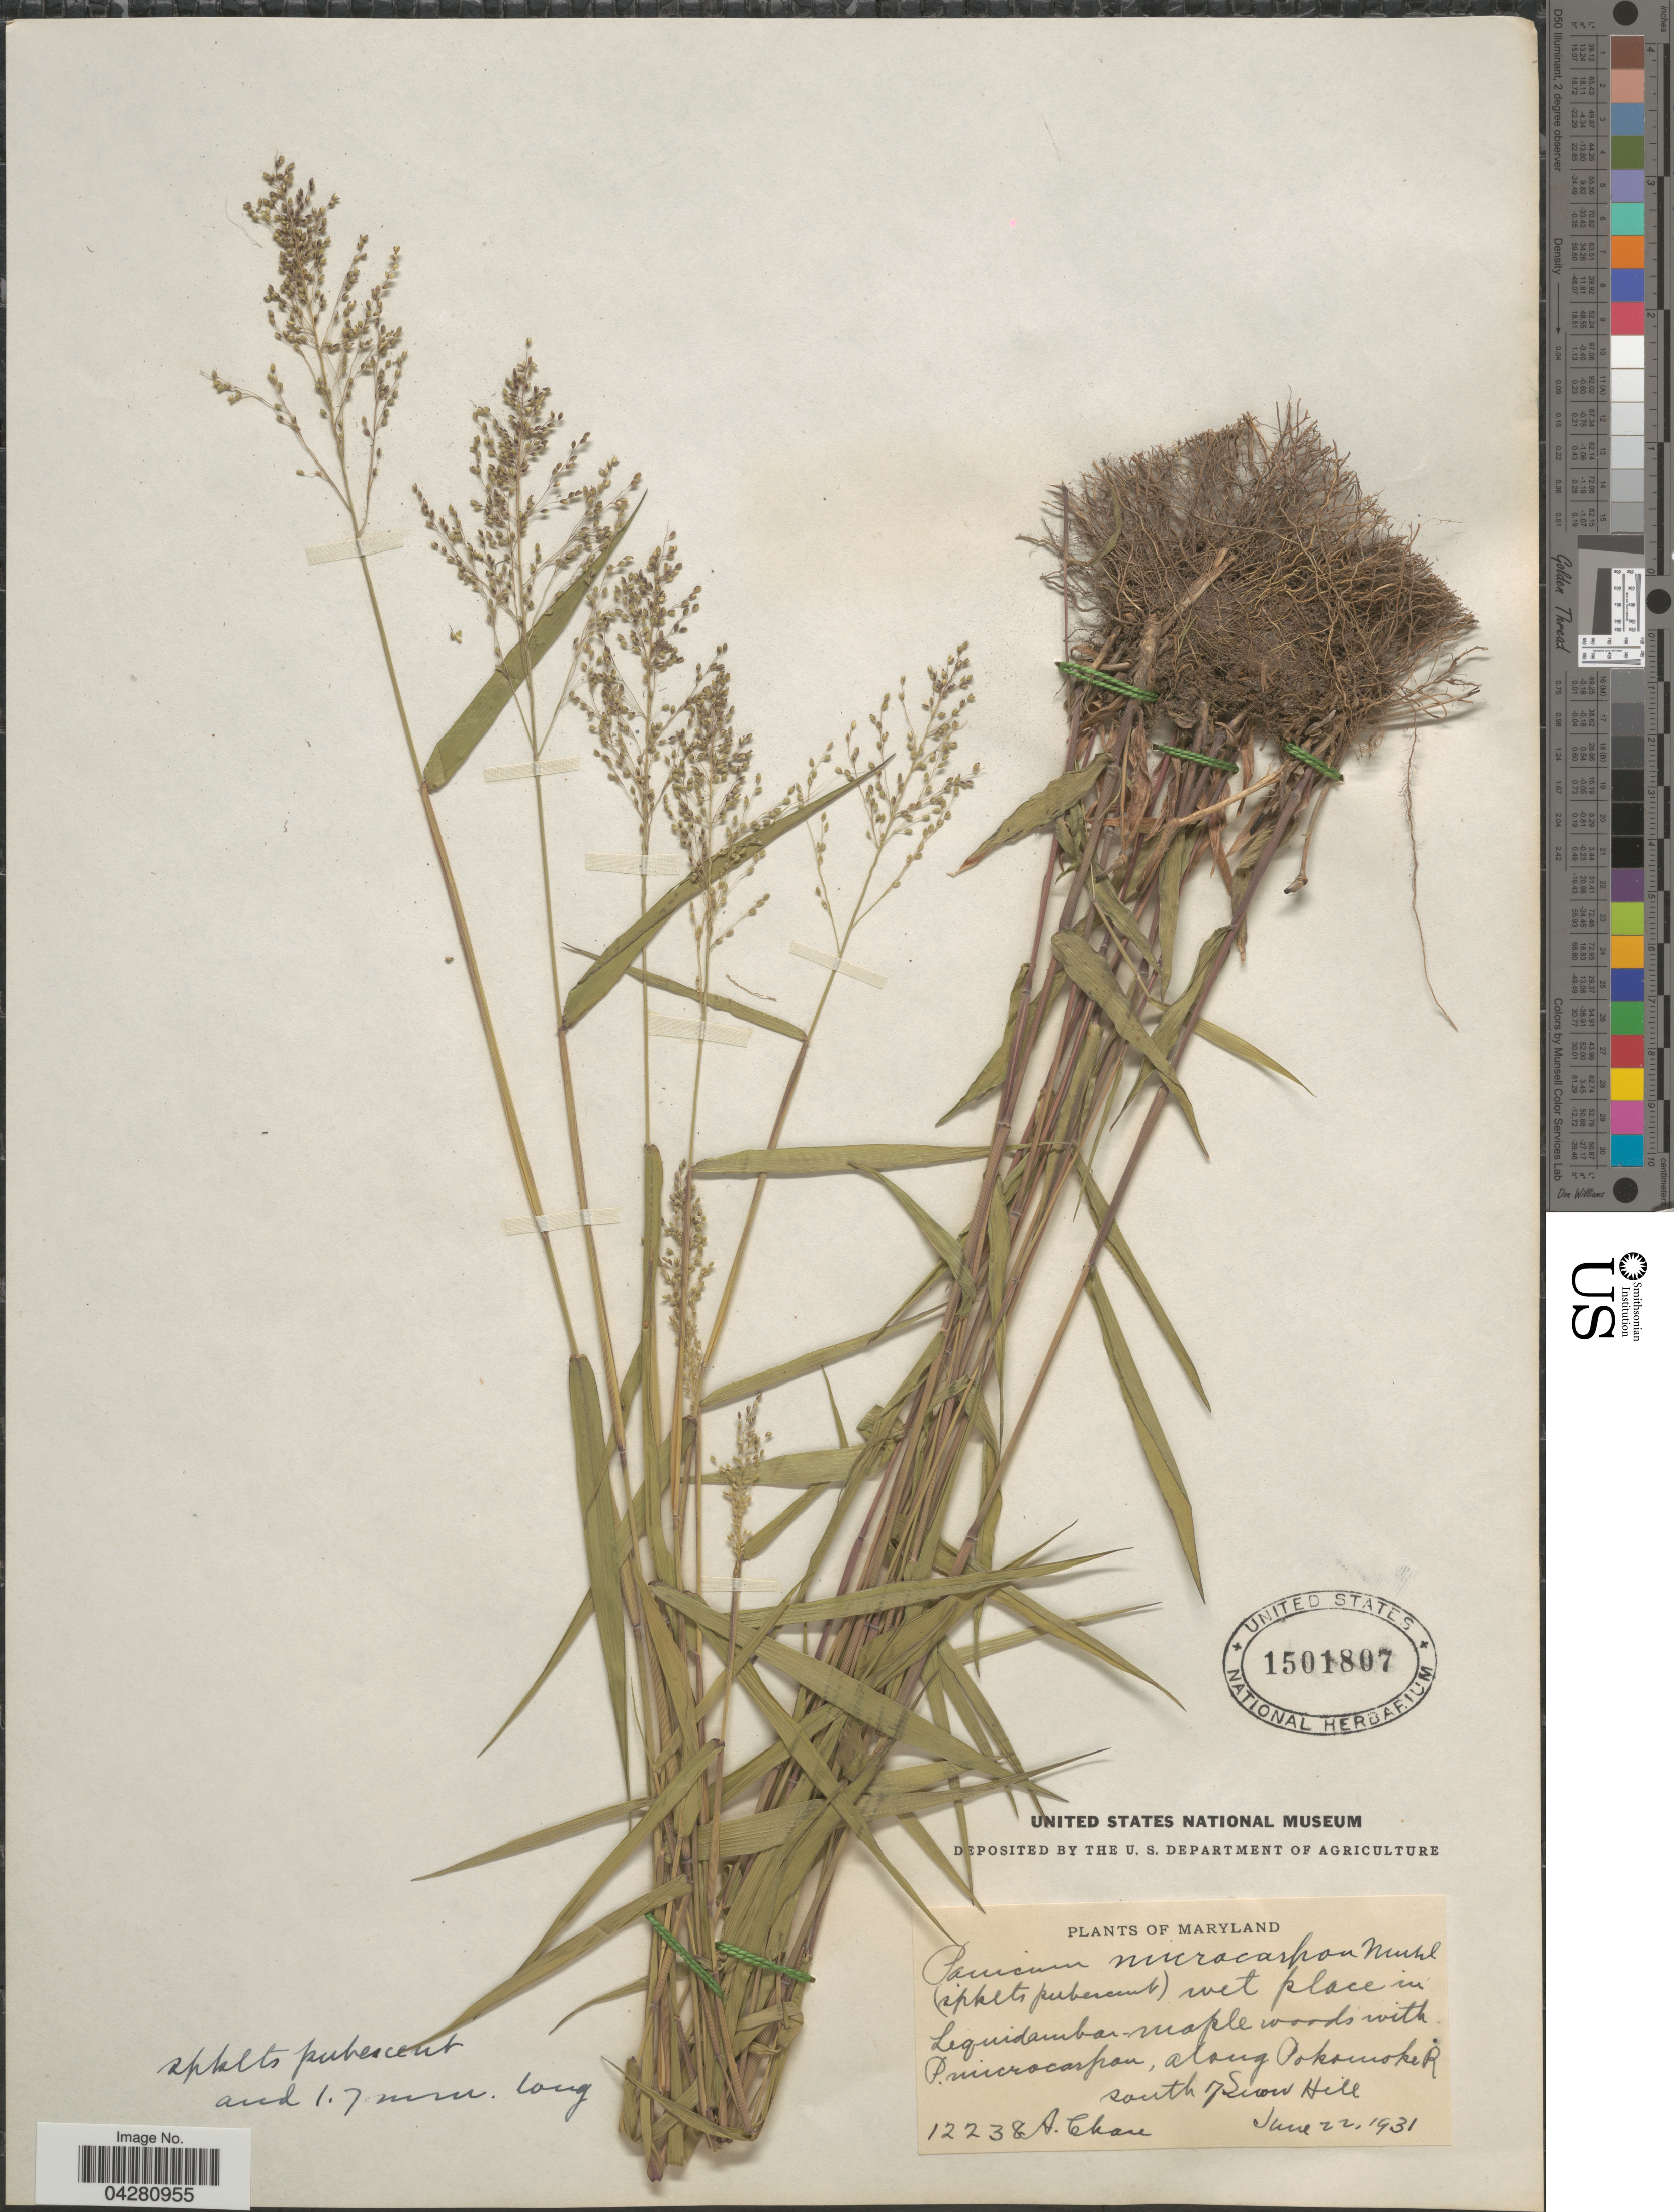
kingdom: Plantae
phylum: Tracheophyta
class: Liliopsida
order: Poales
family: Poaceae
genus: Dichanthelium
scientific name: Dichanthelium dichotomum var. dichotomum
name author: (L.) Gould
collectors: A. Chase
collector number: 12238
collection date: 1931-06-22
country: United States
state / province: Maryland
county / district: Somerset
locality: Wet place in Liquidambar-maple woods with P. microcarpon, along Pokomoke R. south of Snow Hill.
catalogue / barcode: US 1501807